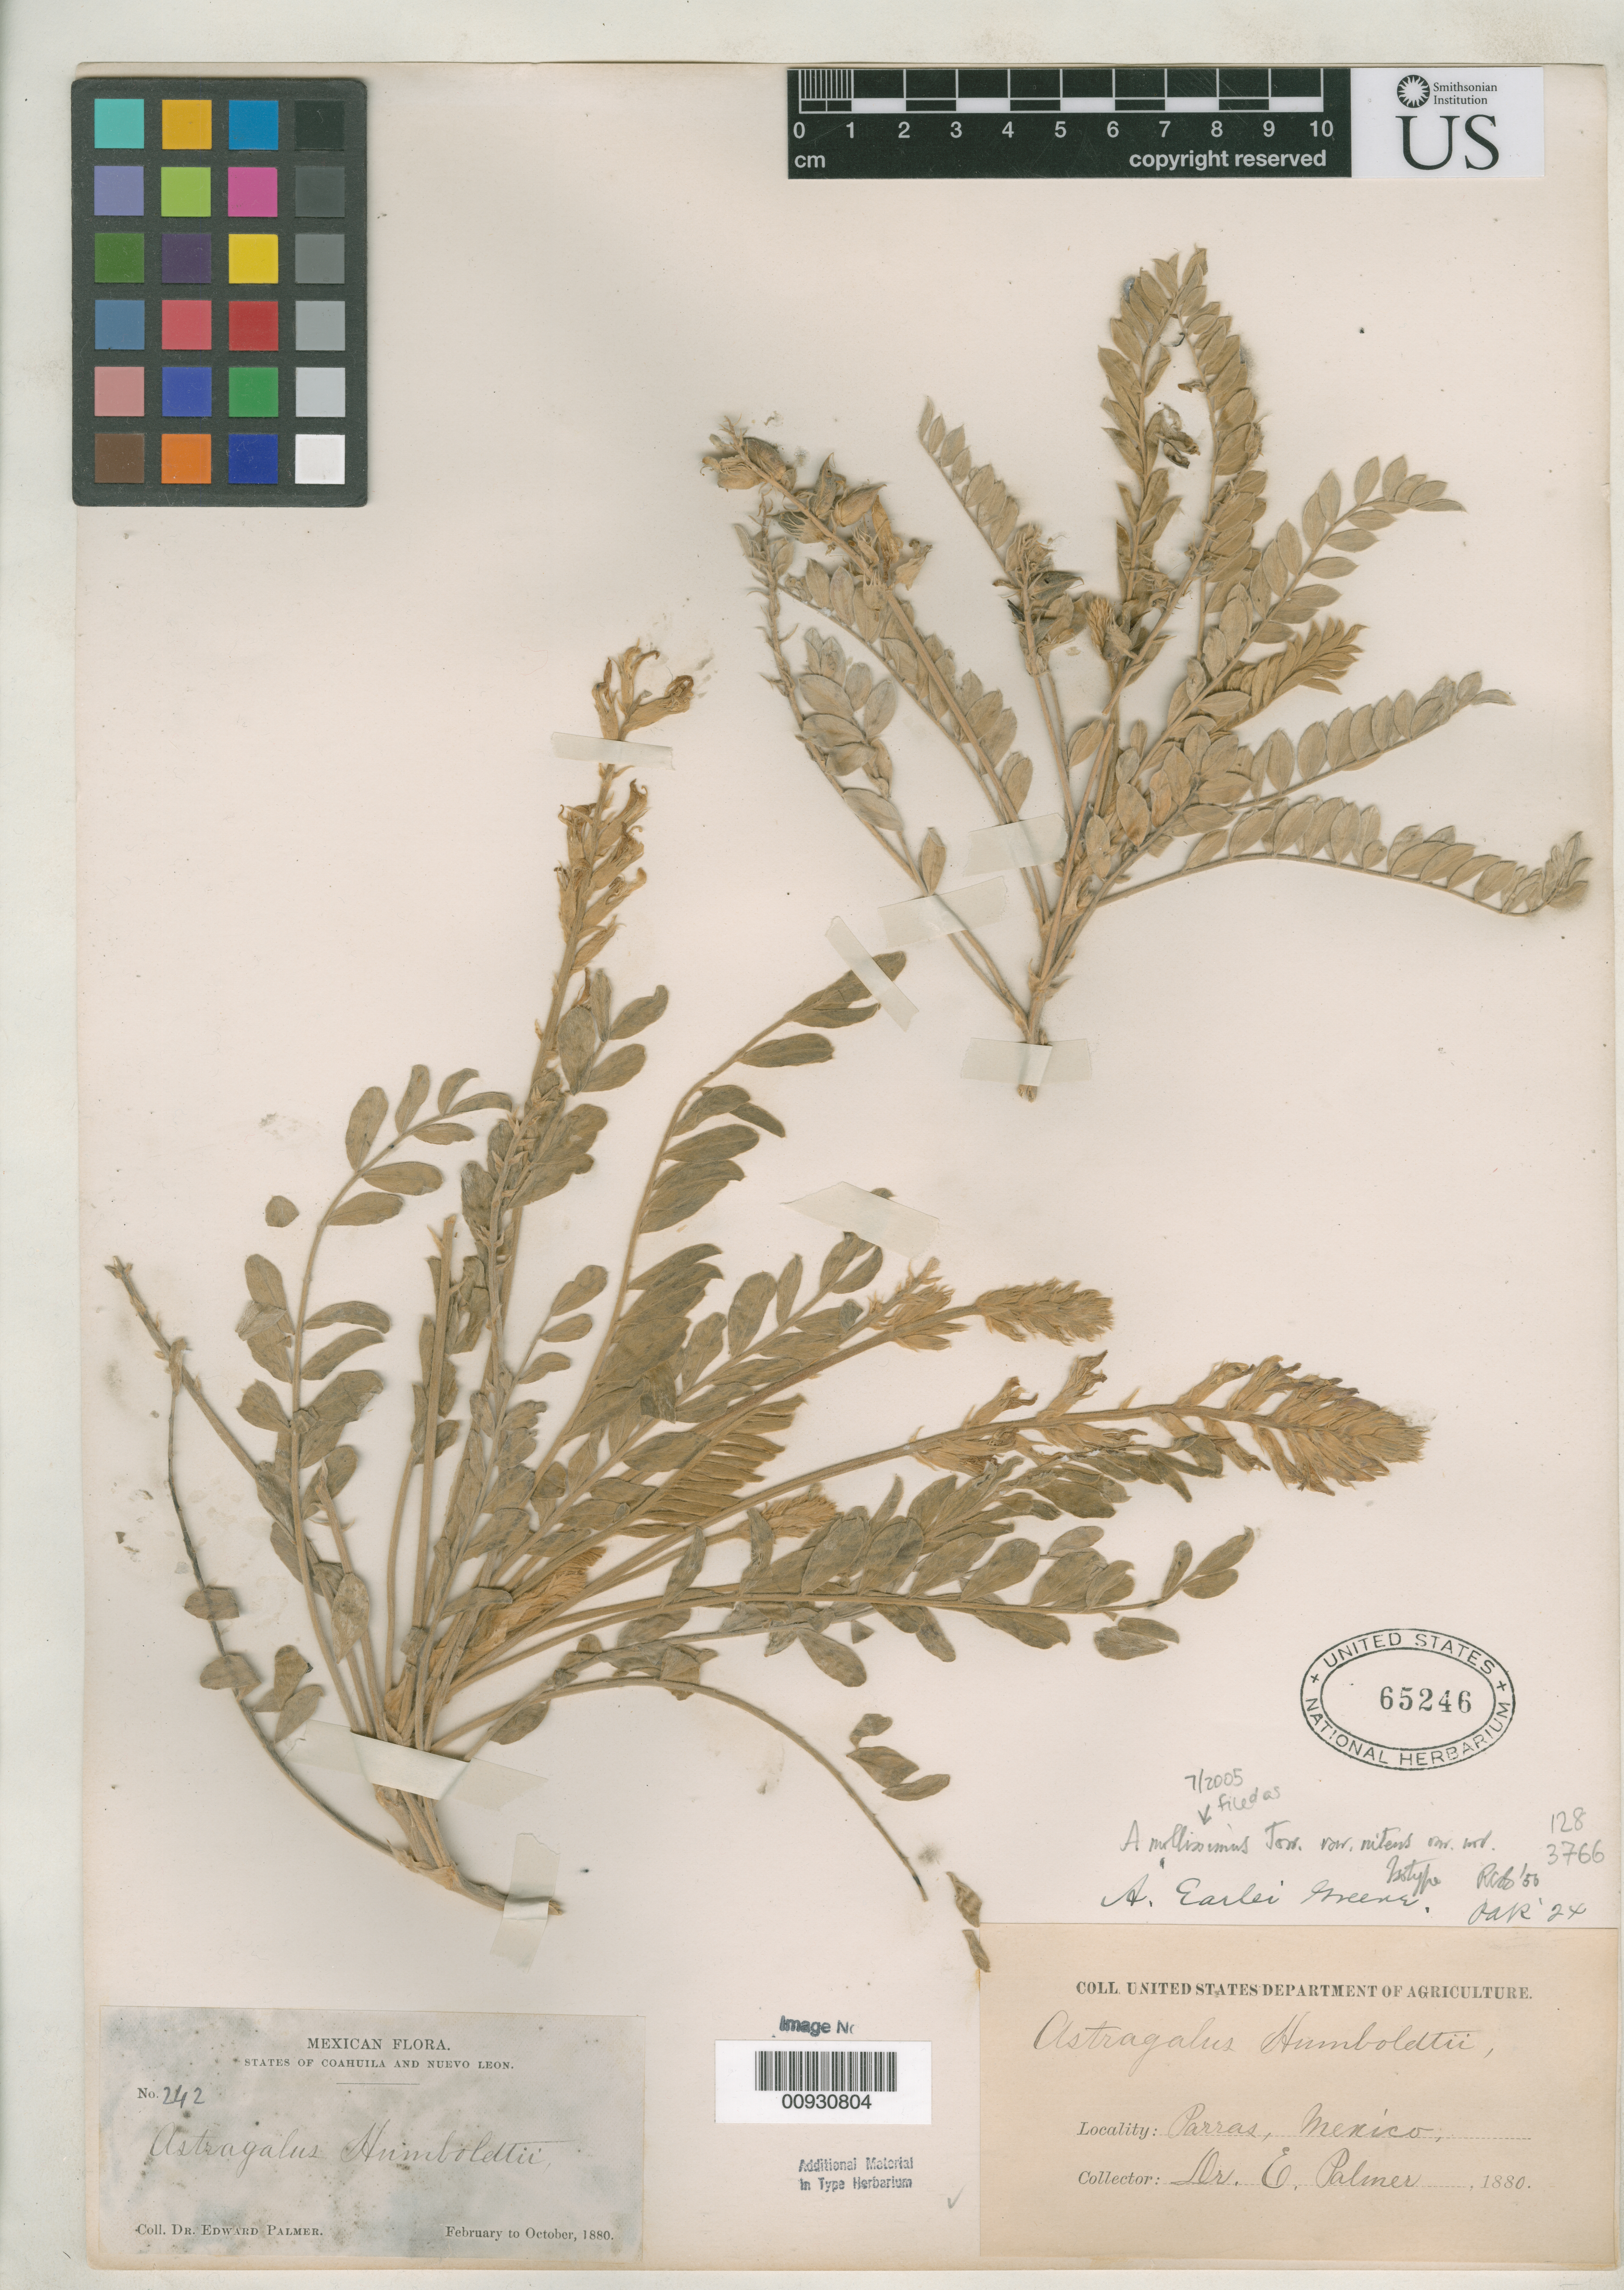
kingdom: Plantae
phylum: Tracheophyta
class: Magnoliopsida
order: Fabales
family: Fabaceae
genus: Astragalus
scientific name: Astragalus mollissimus var. nitens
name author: Barneby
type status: Isotype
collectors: E. Palmer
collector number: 242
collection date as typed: Feb 1880 to -- Oct 1880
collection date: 1880-02/1880-10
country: Mexico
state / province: Coahuila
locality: Parras.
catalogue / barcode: US 65246